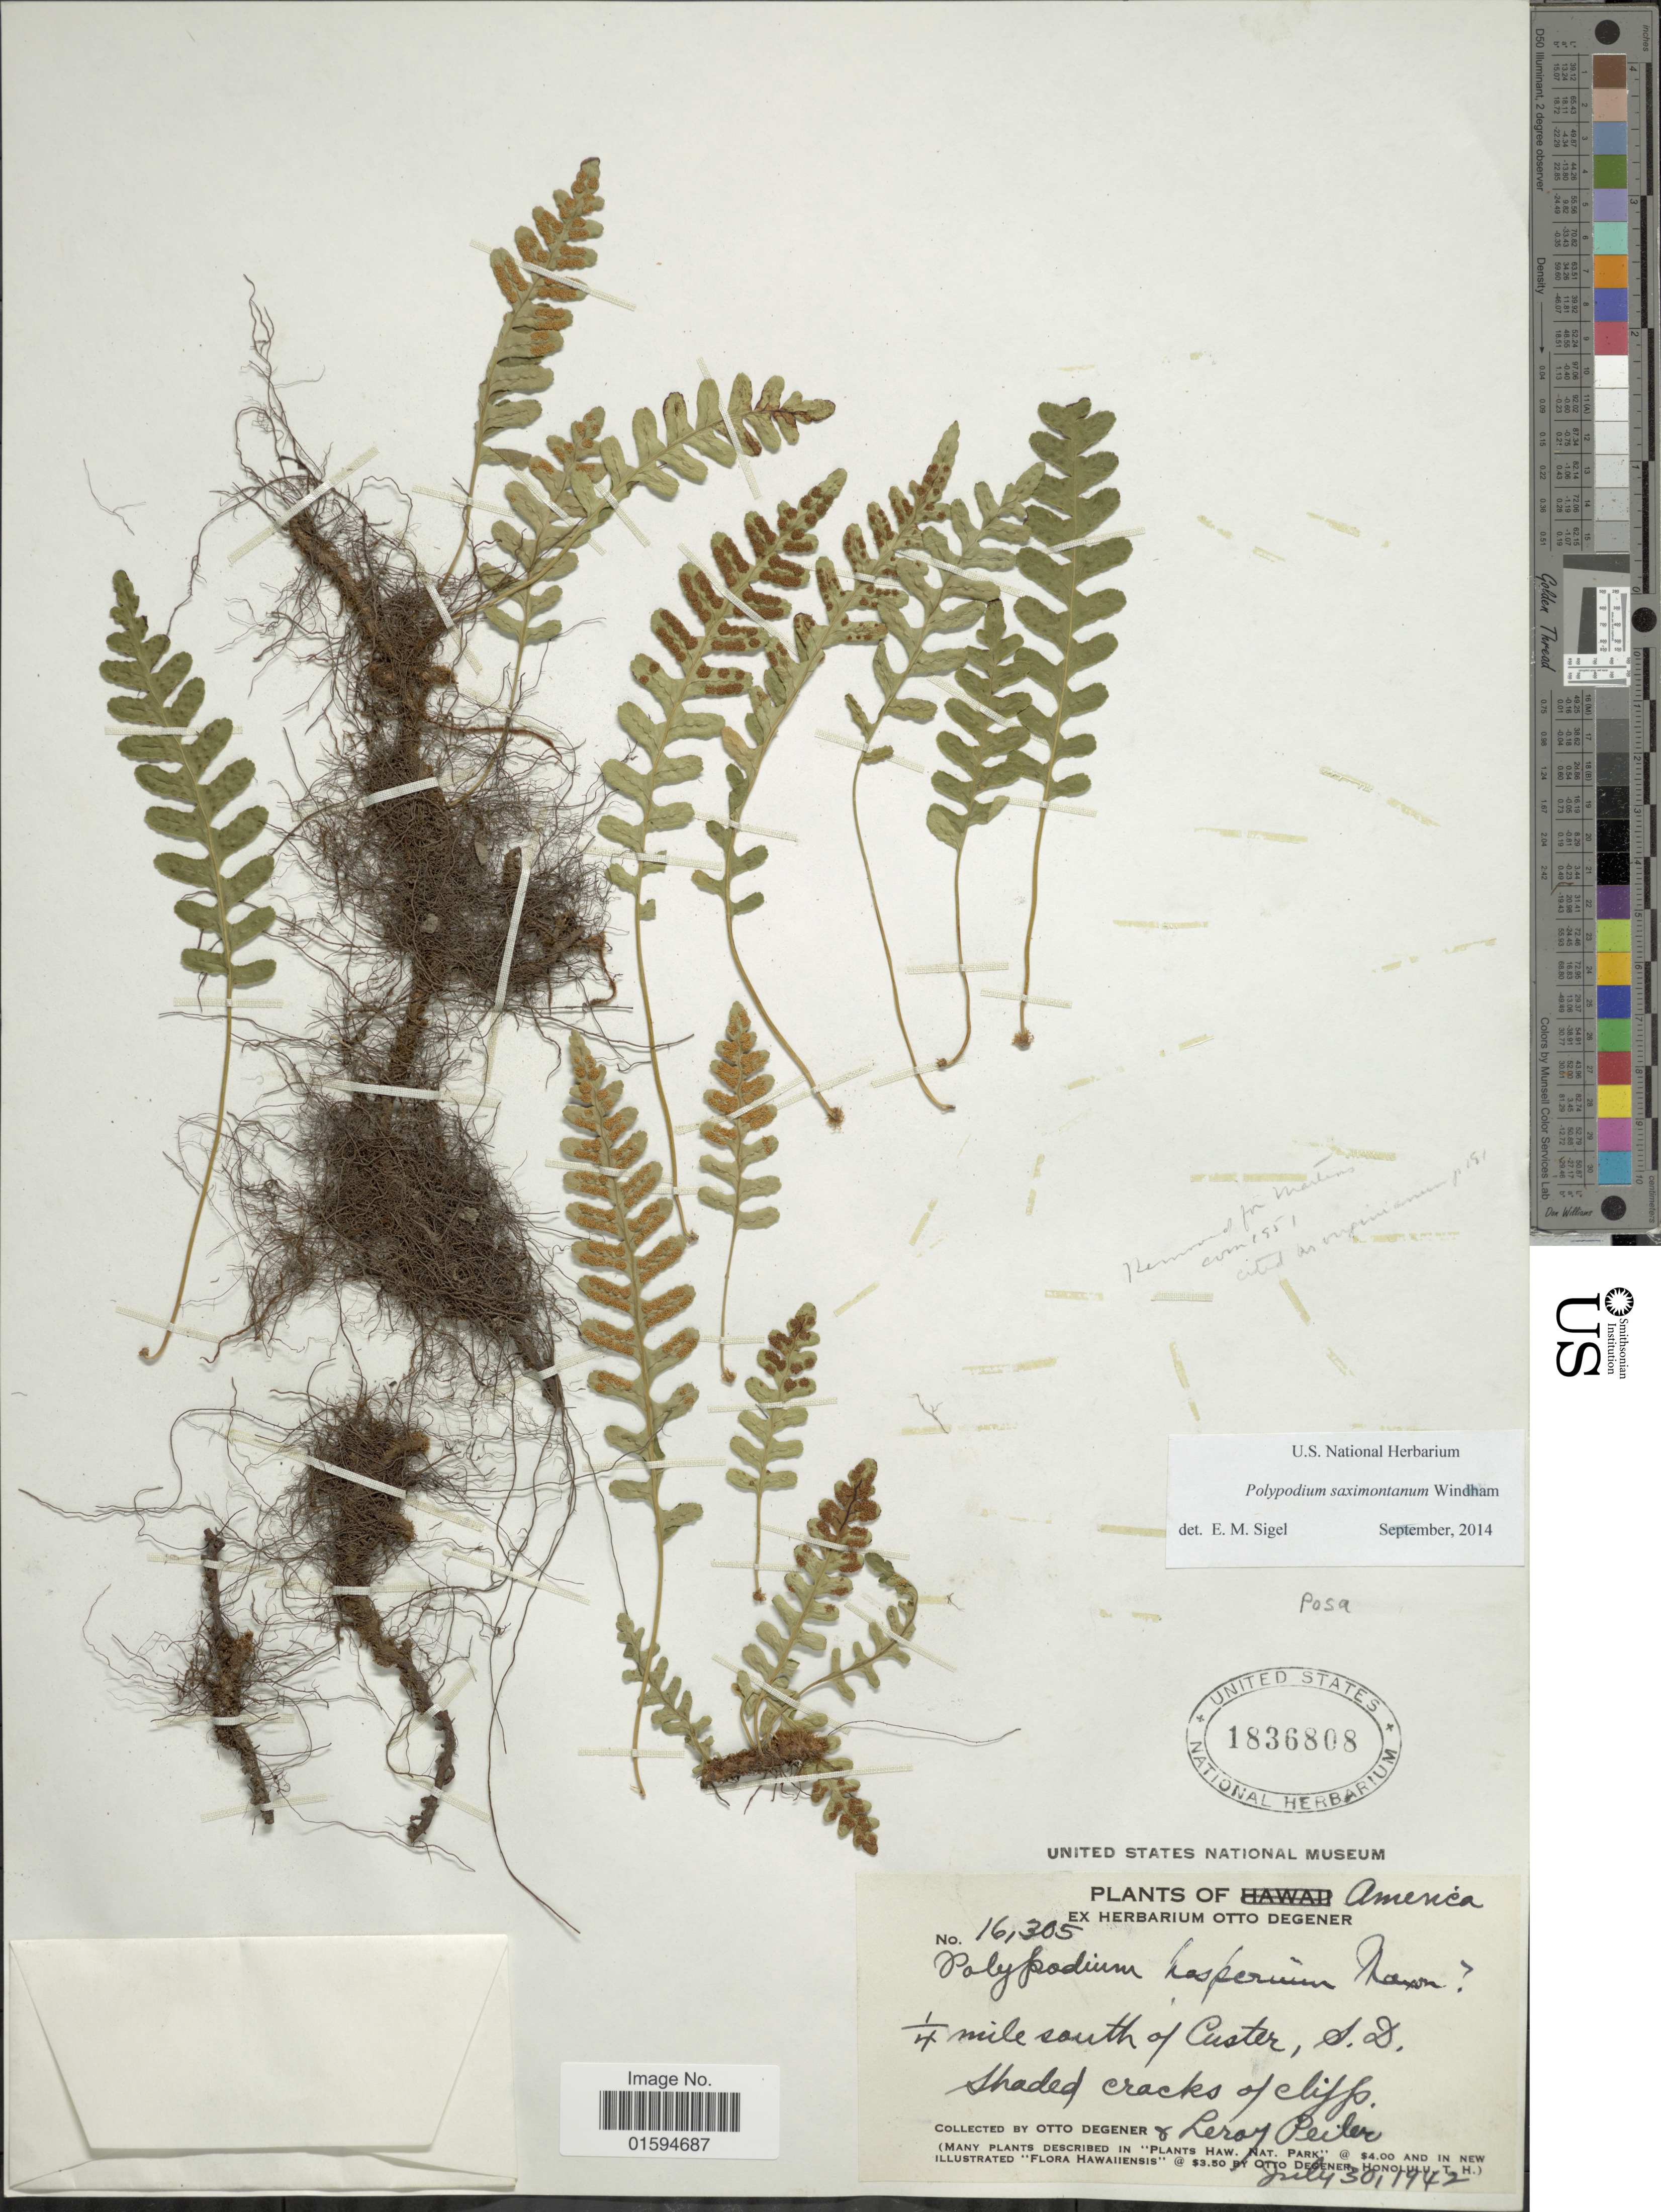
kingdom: Plantae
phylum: Tracheophyta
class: Polypodiopsida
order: Polypodiales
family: Polypodiaceae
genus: Polypodium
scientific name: Polypodium saximontanum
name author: Windham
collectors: O. Degener & L. Peiler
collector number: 16305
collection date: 1942-07-30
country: United States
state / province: South Dakota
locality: America, ¼ mile south of Custer, S.D.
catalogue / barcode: US 1836808